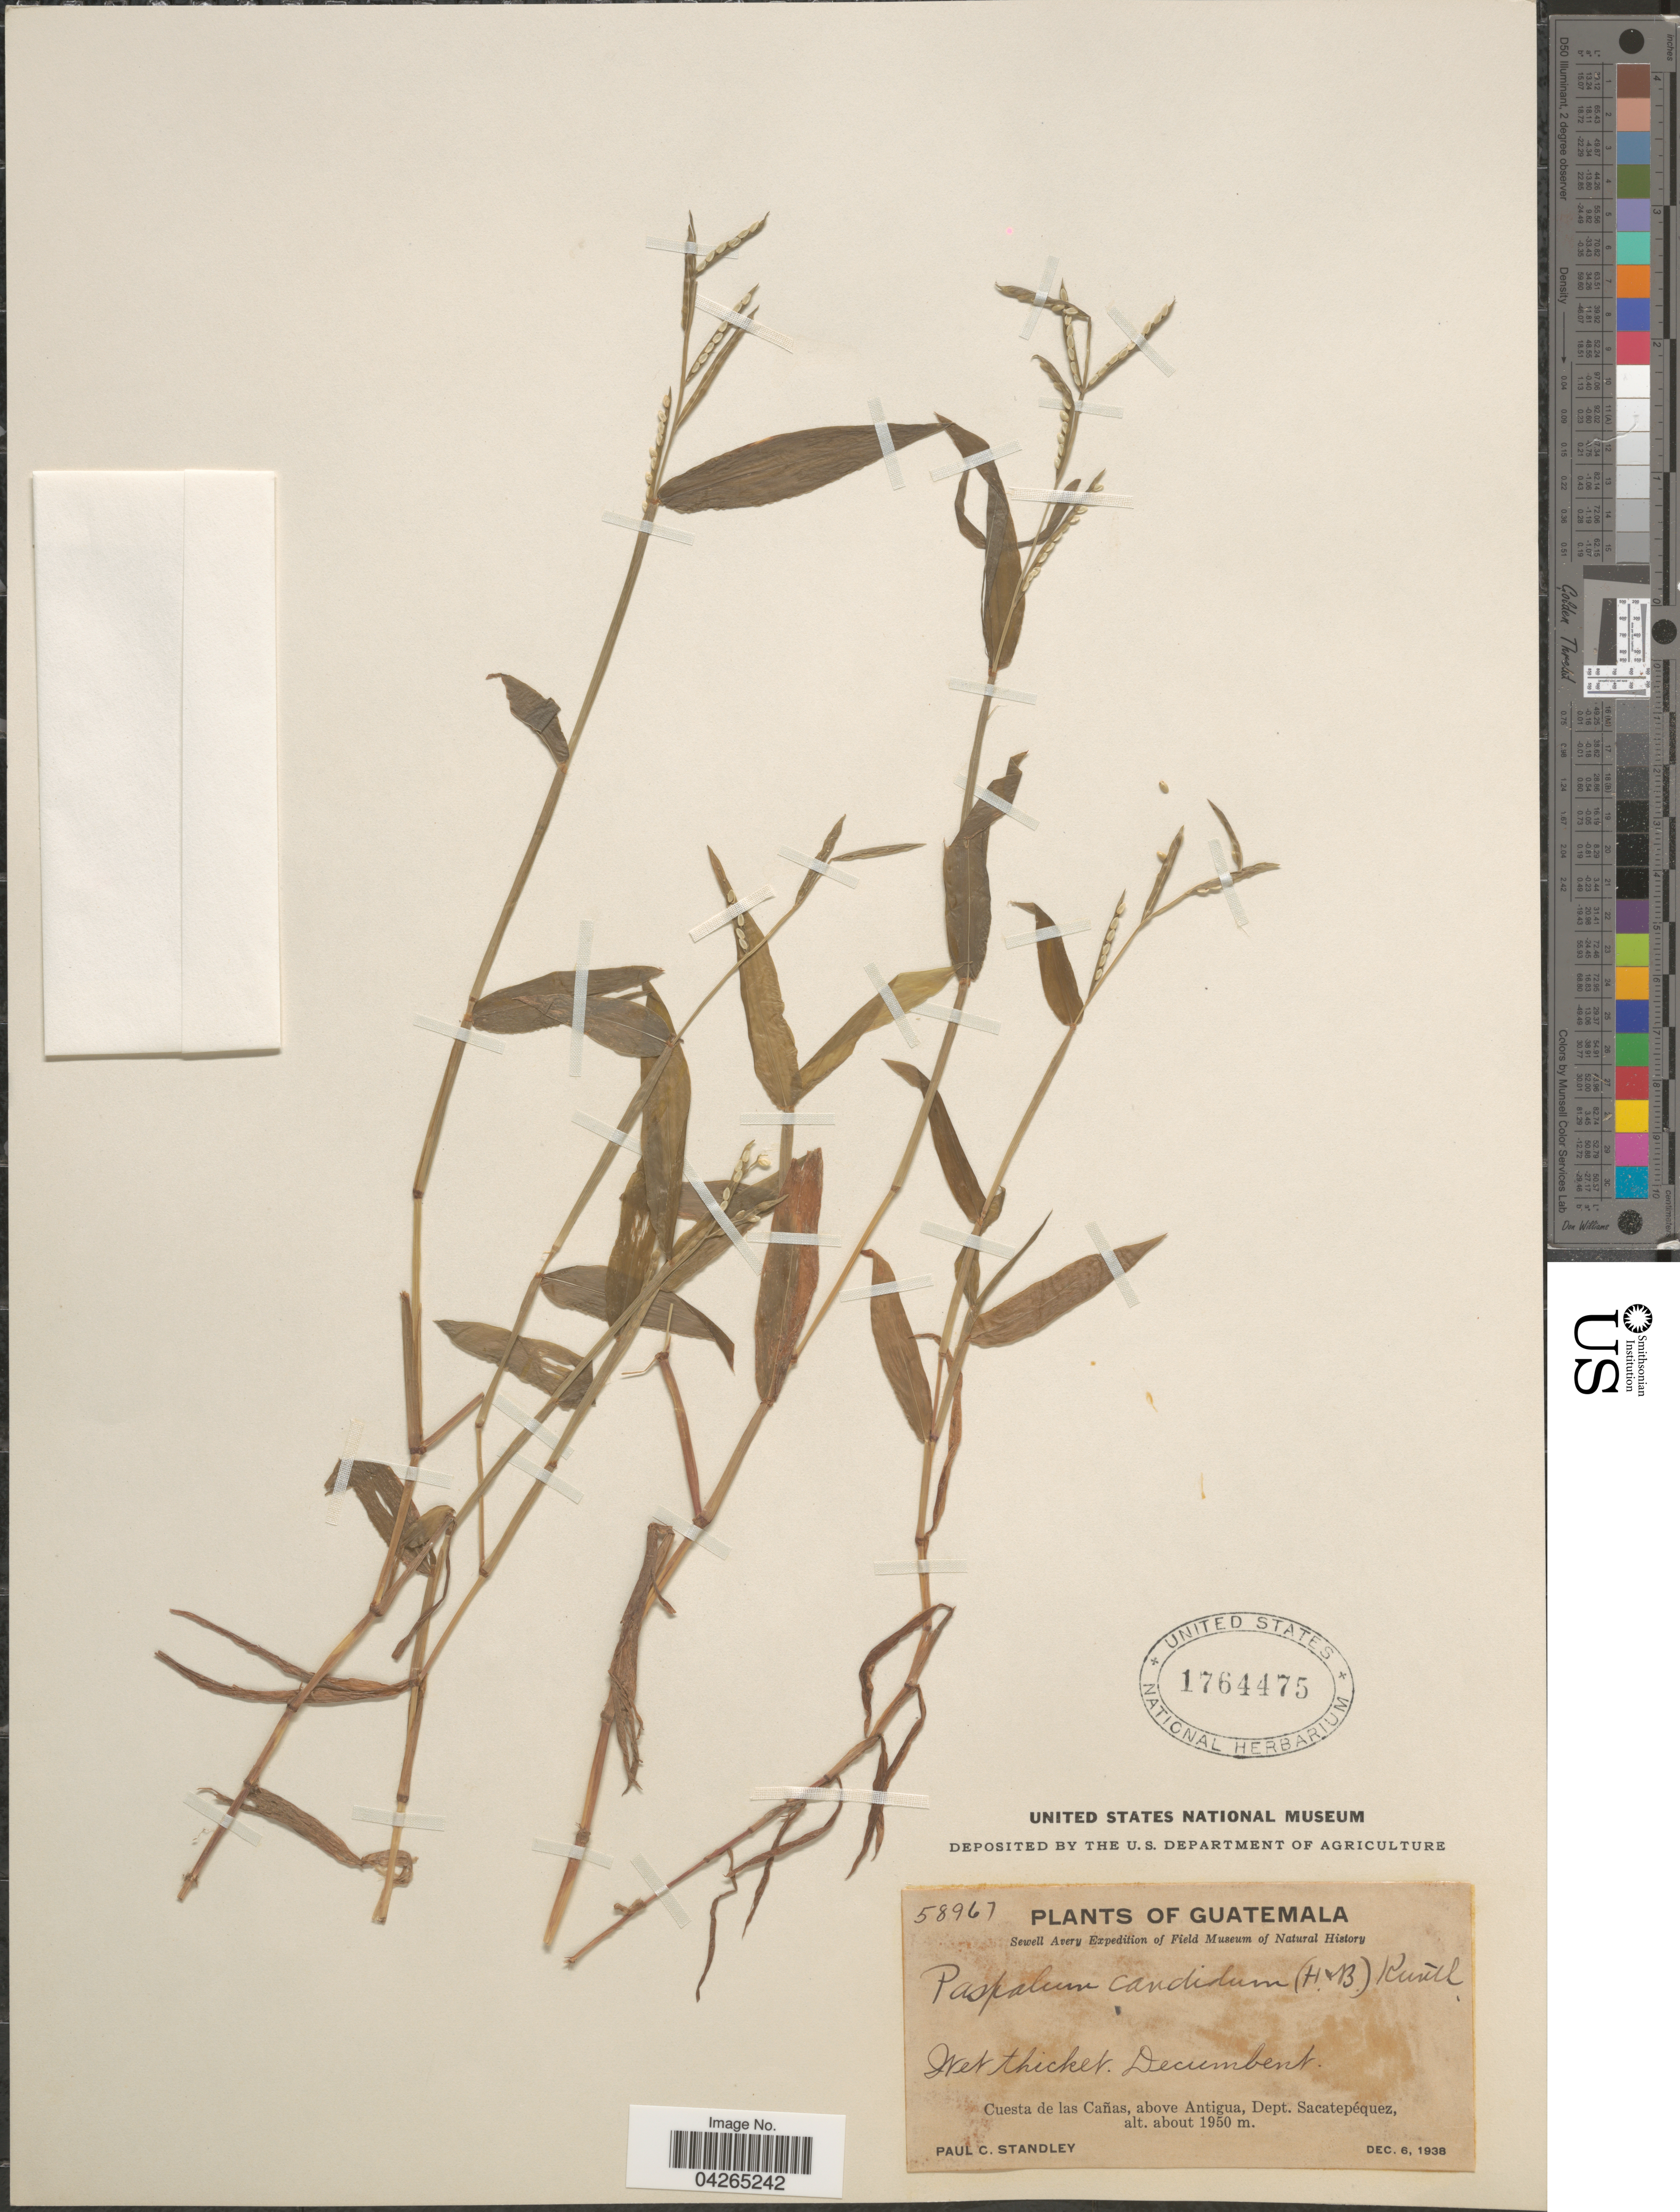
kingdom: Plantae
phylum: Tracheophyta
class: Liliopsida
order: Poales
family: Poaceae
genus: Paspalum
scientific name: Paspalum candidum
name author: (Humb. & Bonpl. ex Fleugge) Kunth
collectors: P. C. Standley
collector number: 58967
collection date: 1938-12-06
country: Guatemala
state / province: Sacatepequez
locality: Sewell Avery Expedition. Cuesta de las Cañas, above Antigua, Dept. Sacatepéquez.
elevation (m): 1950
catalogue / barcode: US 1764475